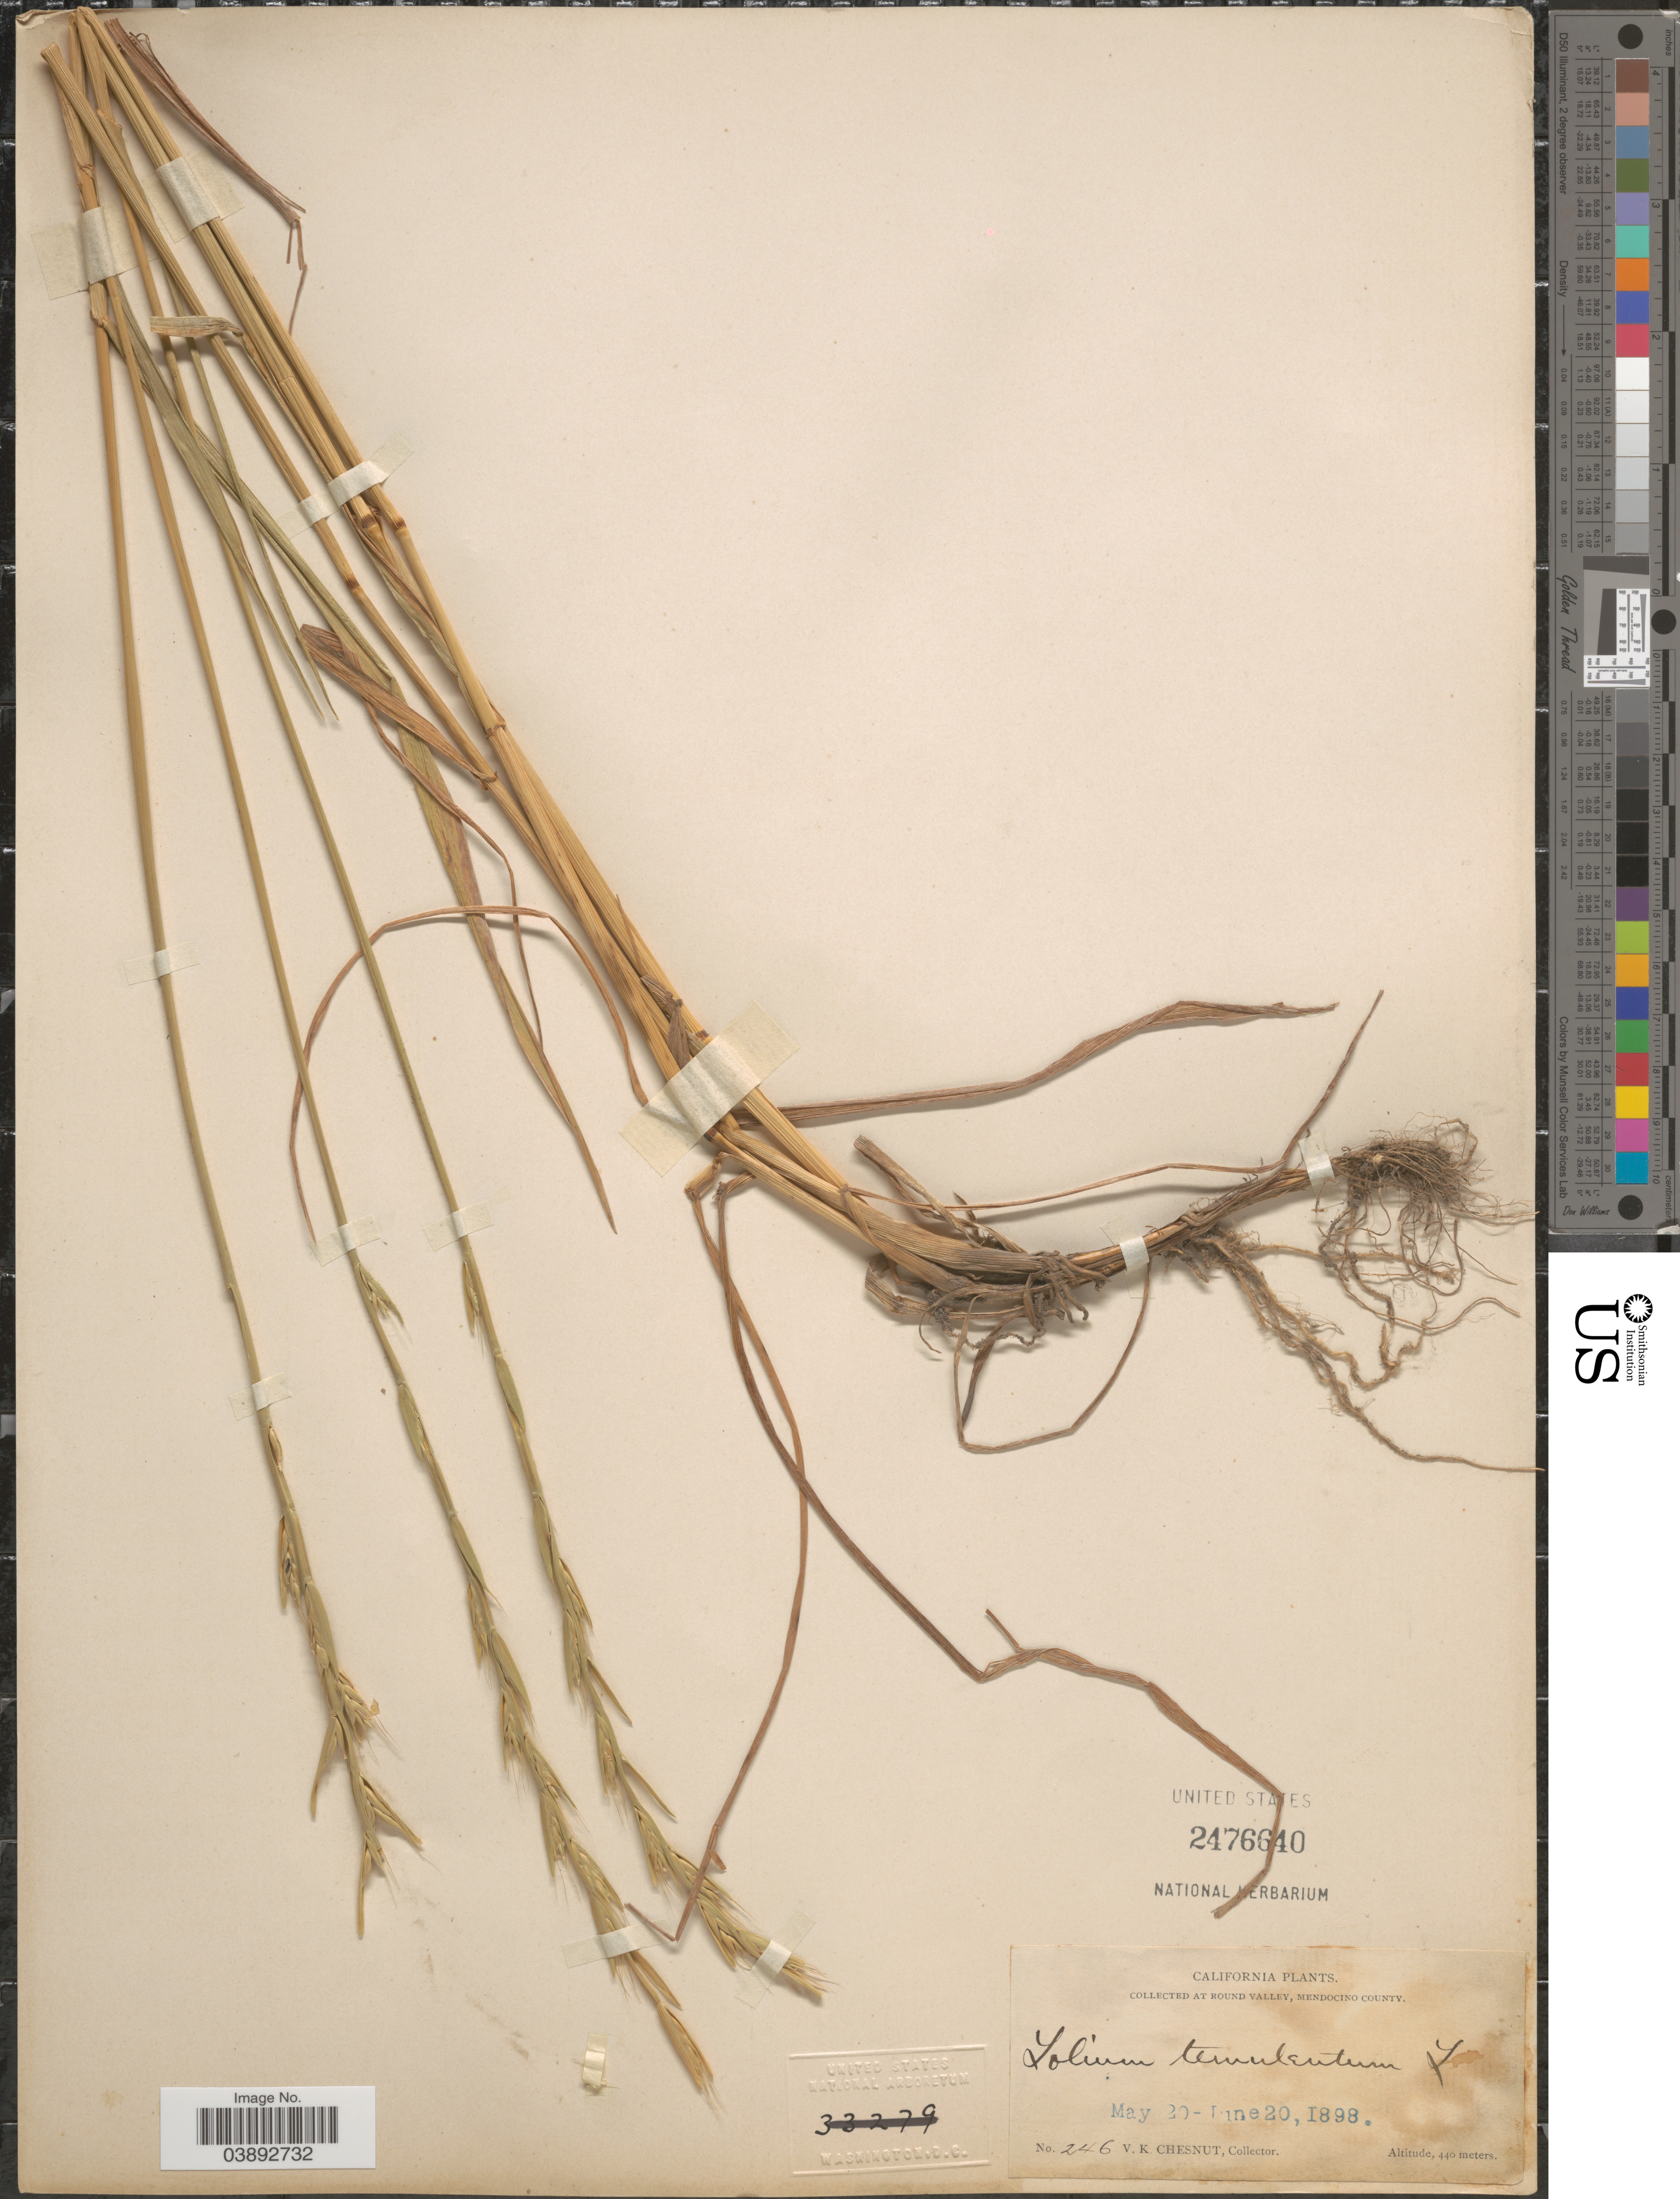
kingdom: Plantae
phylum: Tracheophyta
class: Liliopsida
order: Poales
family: Poaceae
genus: Lolium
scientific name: Lolium temulentum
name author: L.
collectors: V. Chesnut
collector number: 246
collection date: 1898-05-20/1898-06-20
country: United States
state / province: California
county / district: Mendocino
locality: At Round Valley, Mendocino County.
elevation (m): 440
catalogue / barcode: US 2476640